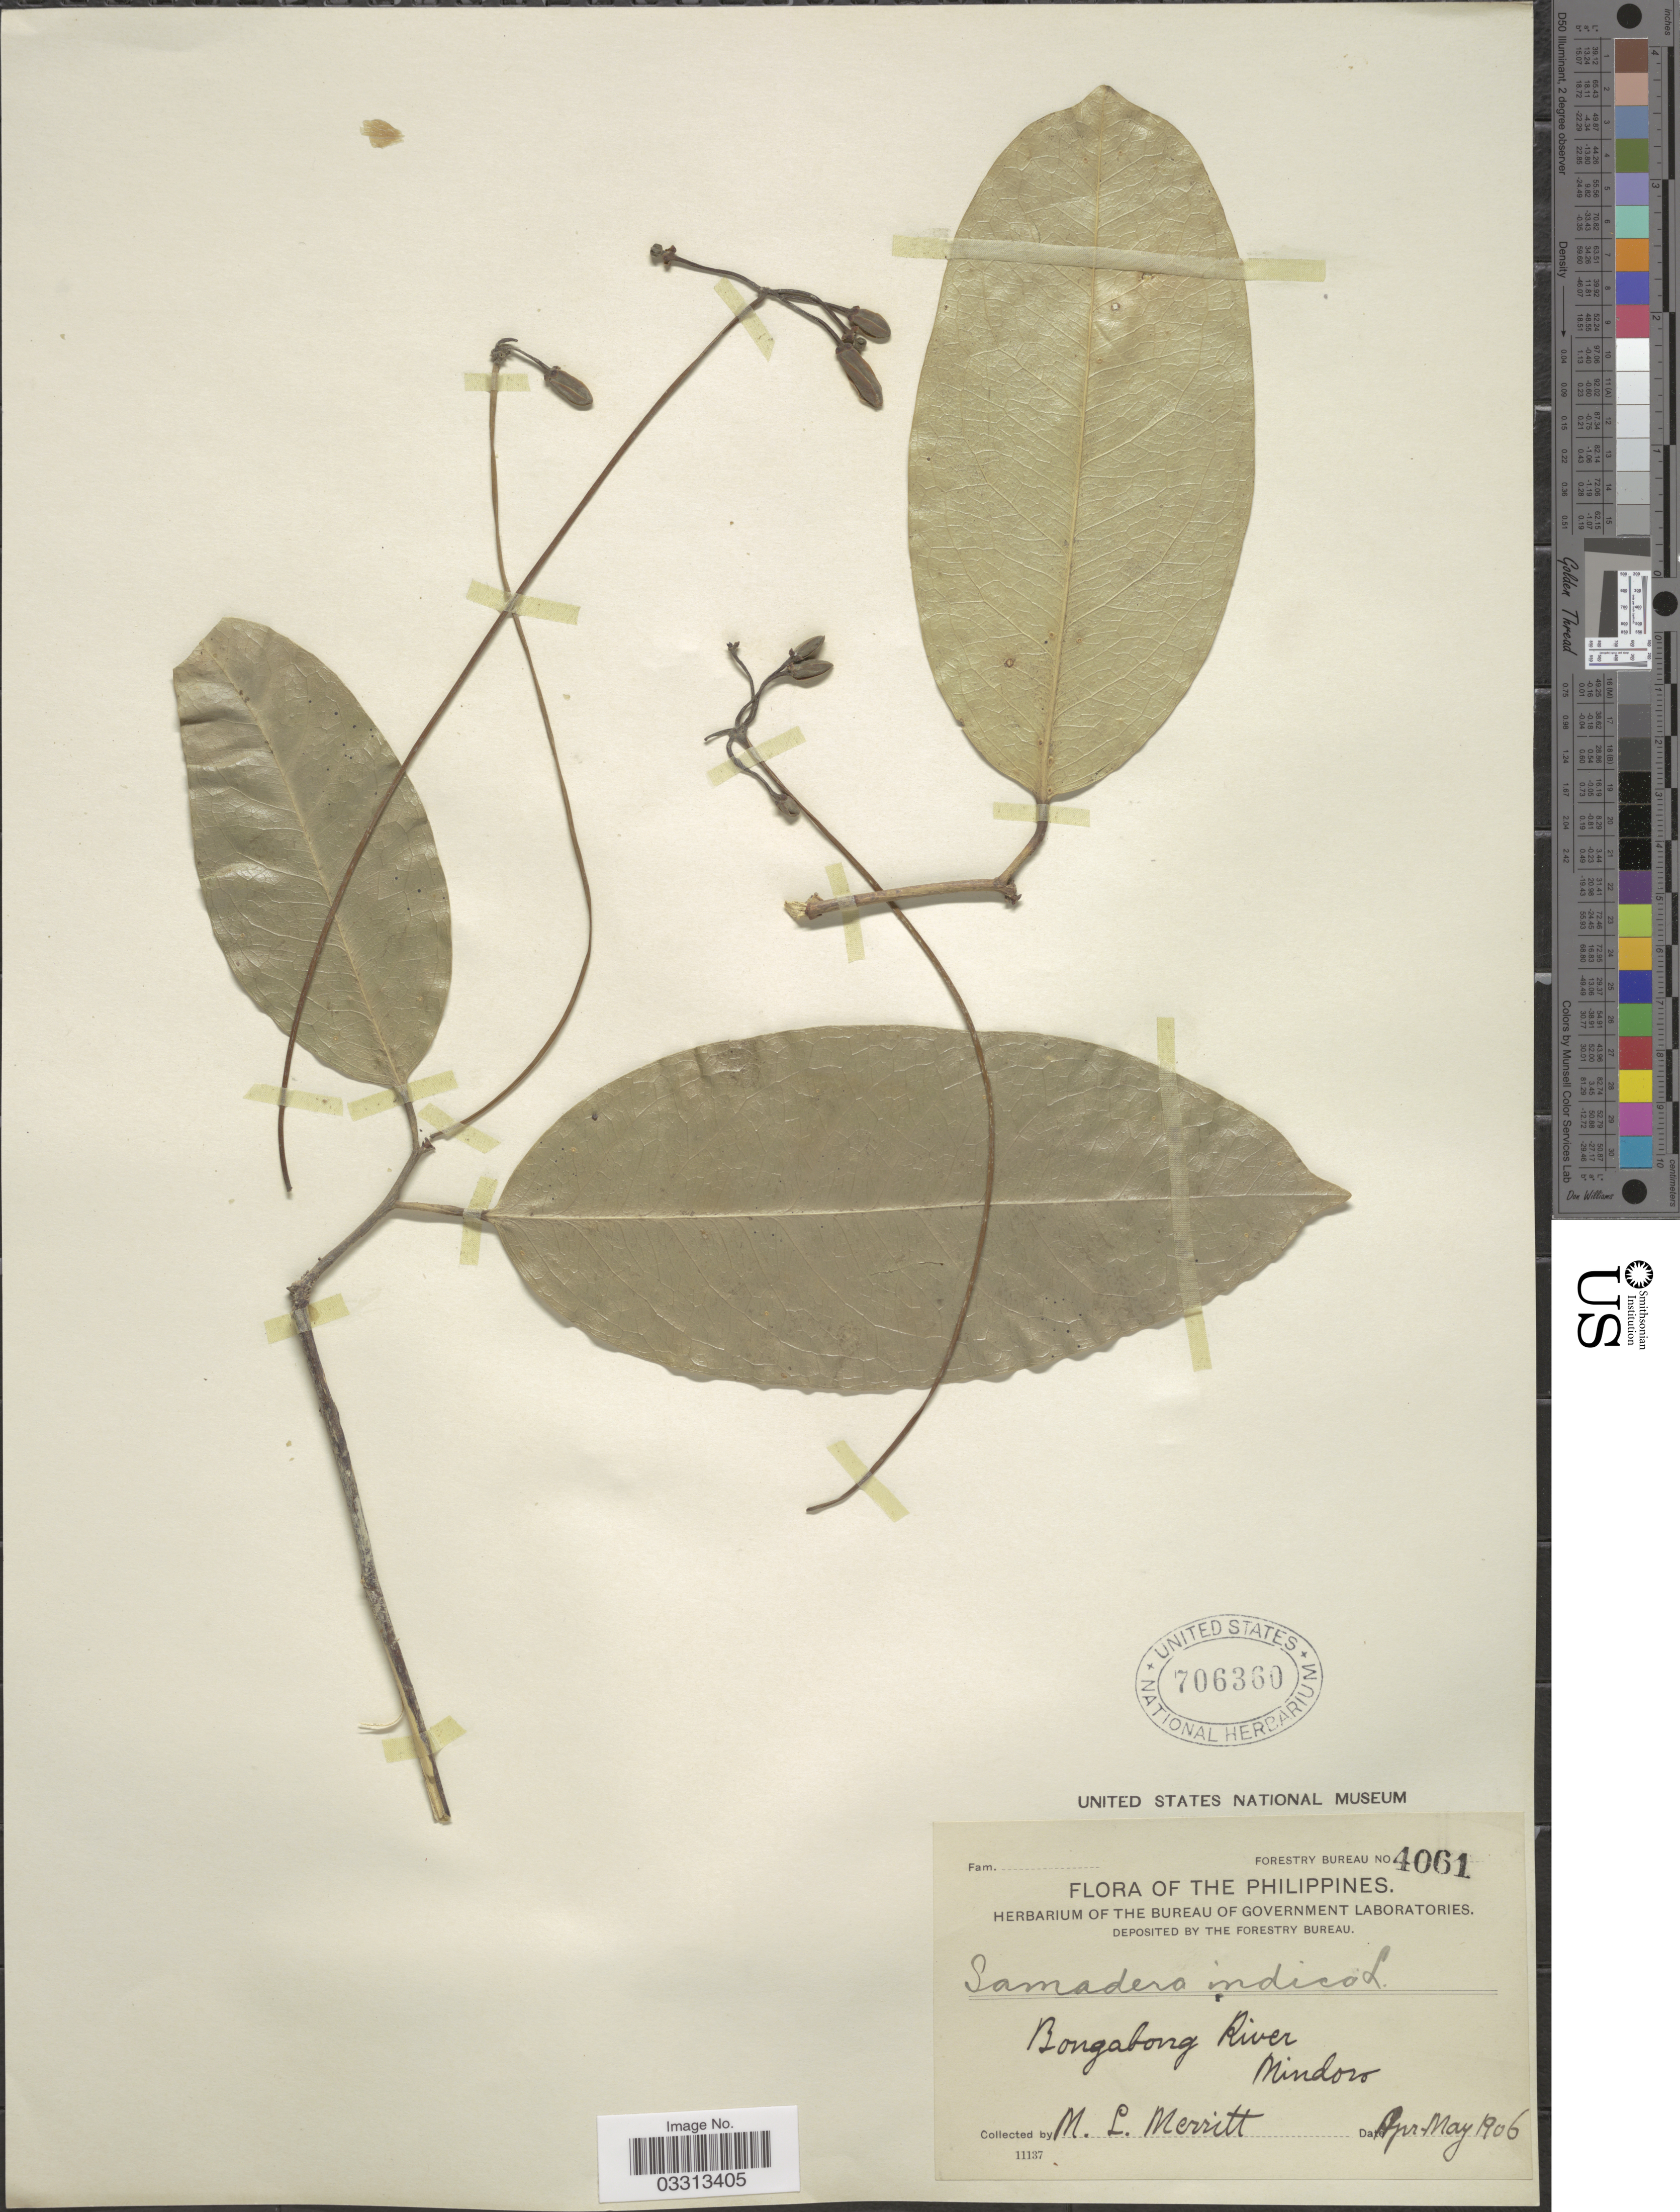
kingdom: Plantae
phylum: Tracheophyta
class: Magnoliopsida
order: Sapindales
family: Simaroubaceae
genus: Samadera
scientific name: Samadera indica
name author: Gaertn.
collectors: M. L. Merritt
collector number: Forestry Bureau 4061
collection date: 1906-04/1906-05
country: Philippines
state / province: Mimaropa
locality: Bongabong River. Mindoro.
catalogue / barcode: US 706360